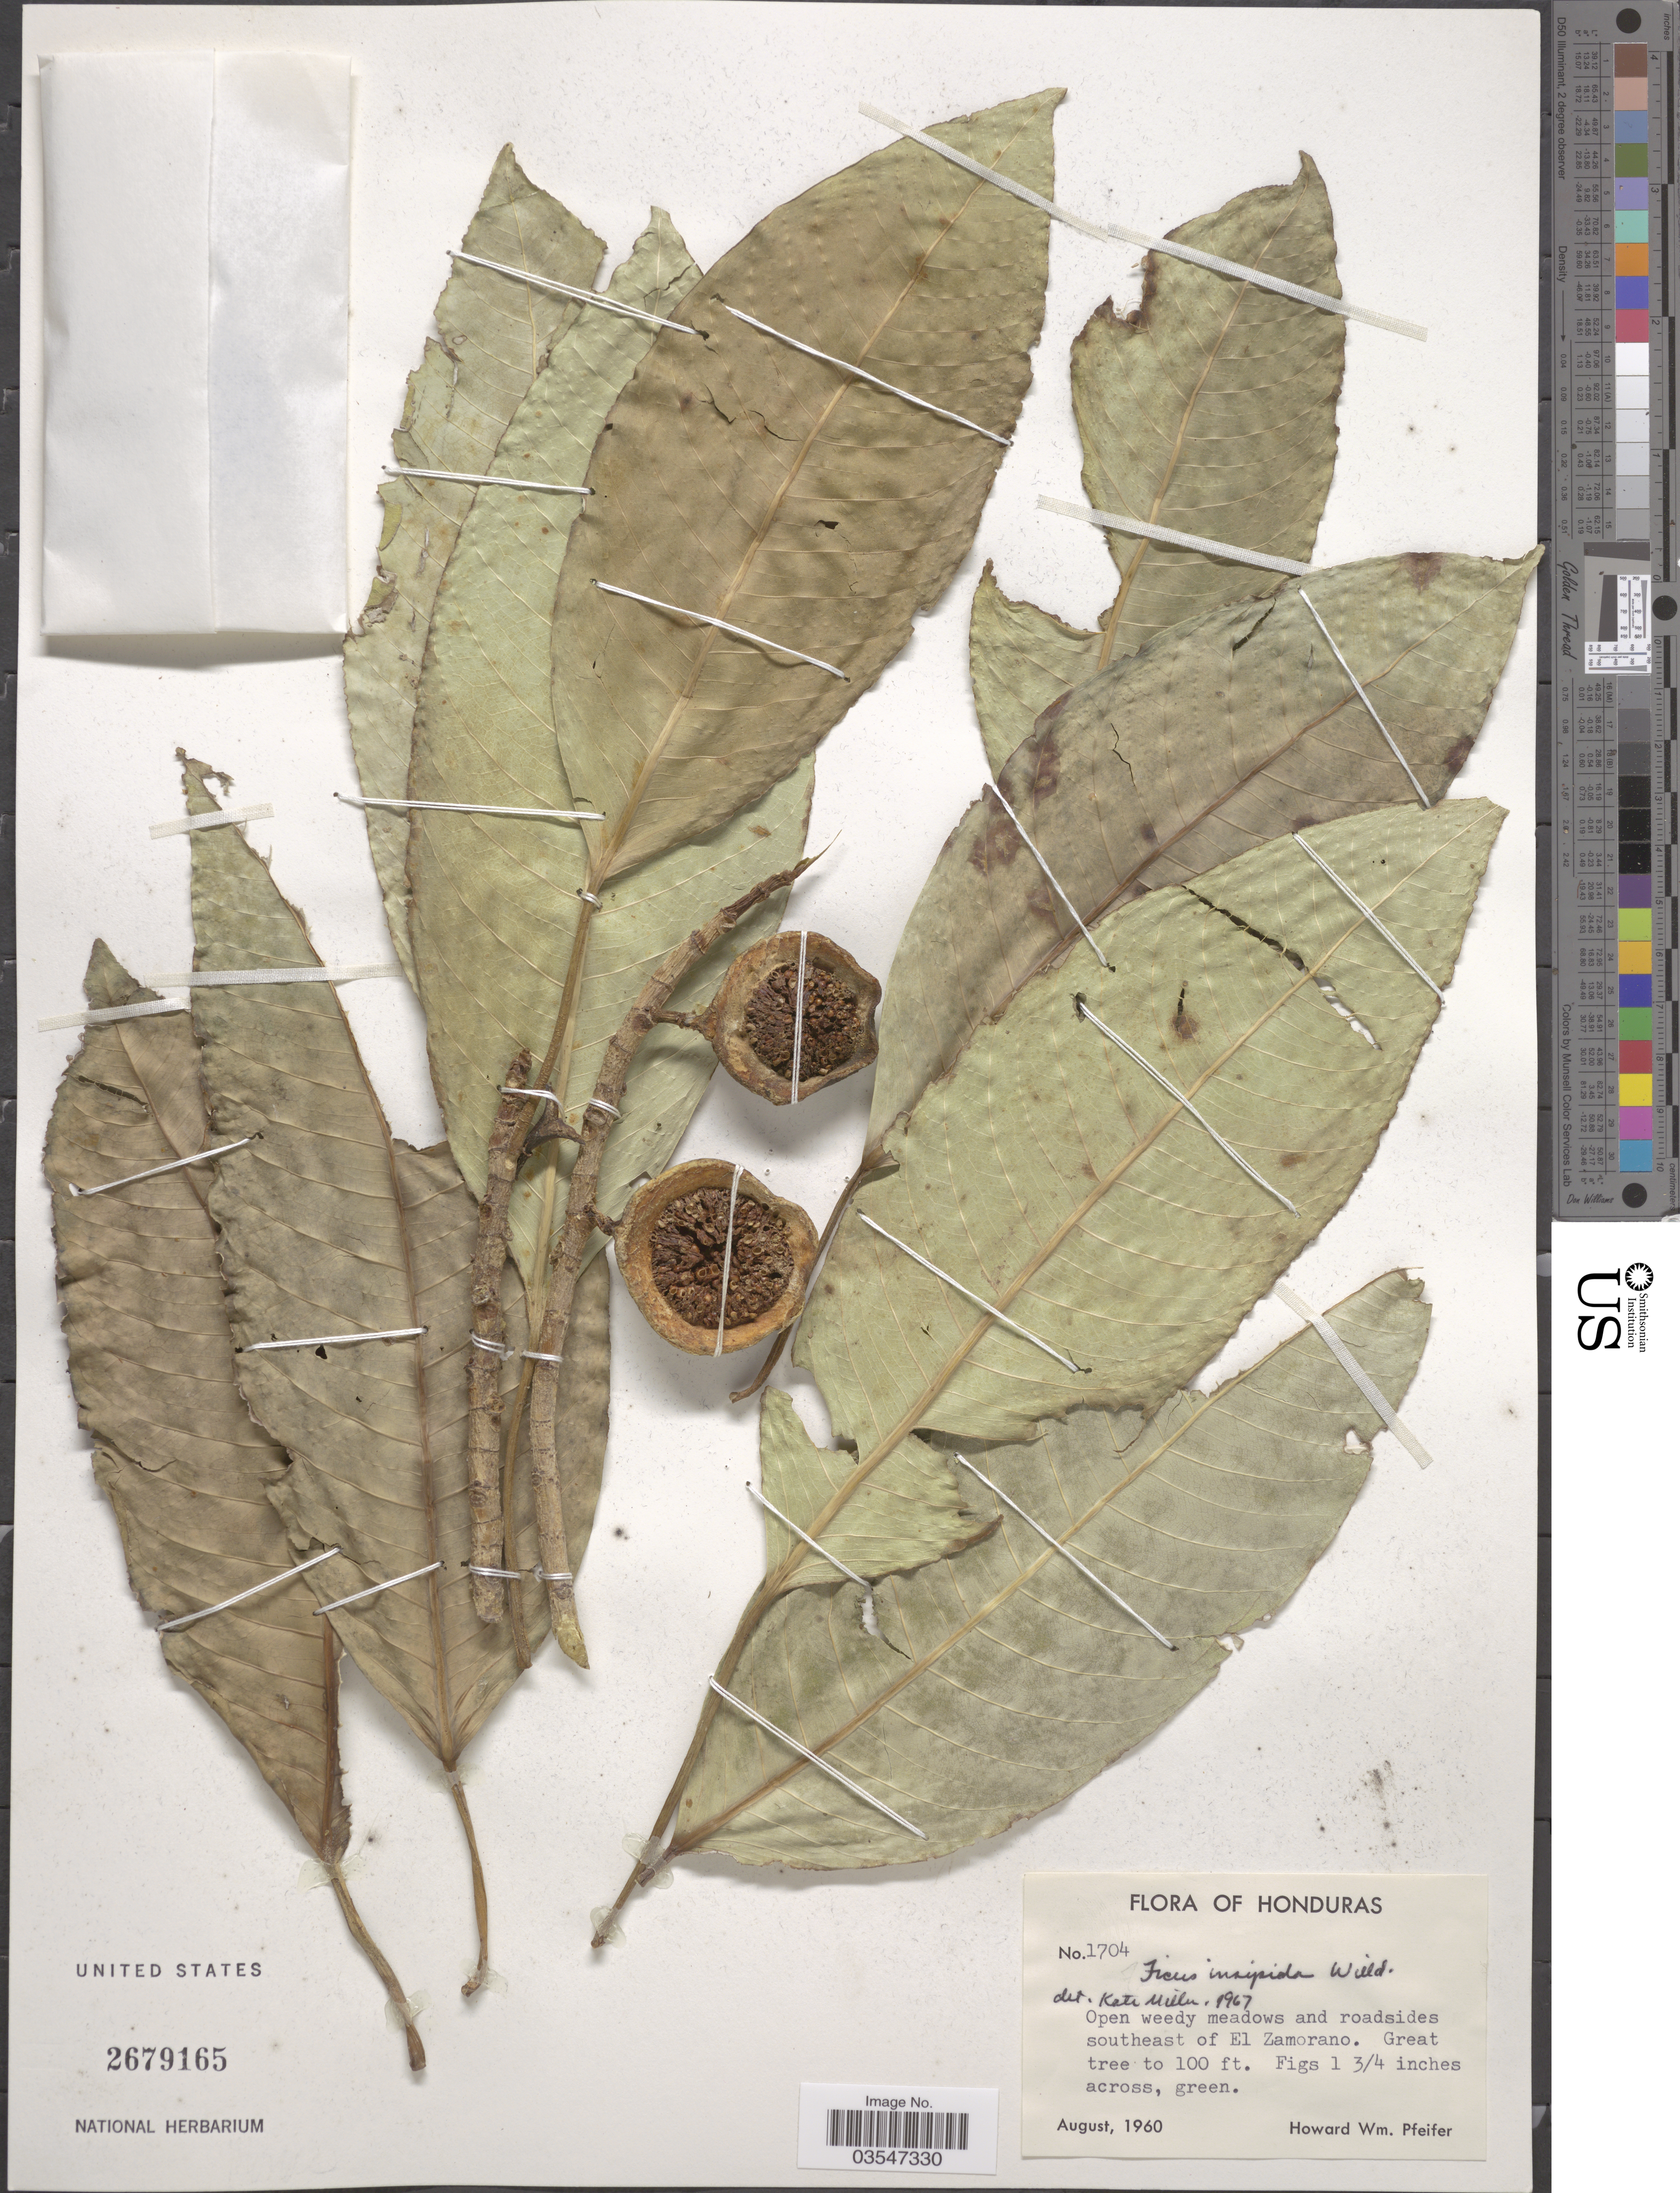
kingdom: Plantae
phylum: Tracheophyta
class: Magnoliopsida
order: Rosales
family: Moraceae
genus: Ficus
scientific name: Ficus insipida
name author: Willd.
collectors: H. W. Pfeifer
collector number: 1704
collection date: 1960-08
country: Honduras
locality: Open weedy meadows and roadsides southeast of El Zamorano.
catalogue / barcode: US 2679165